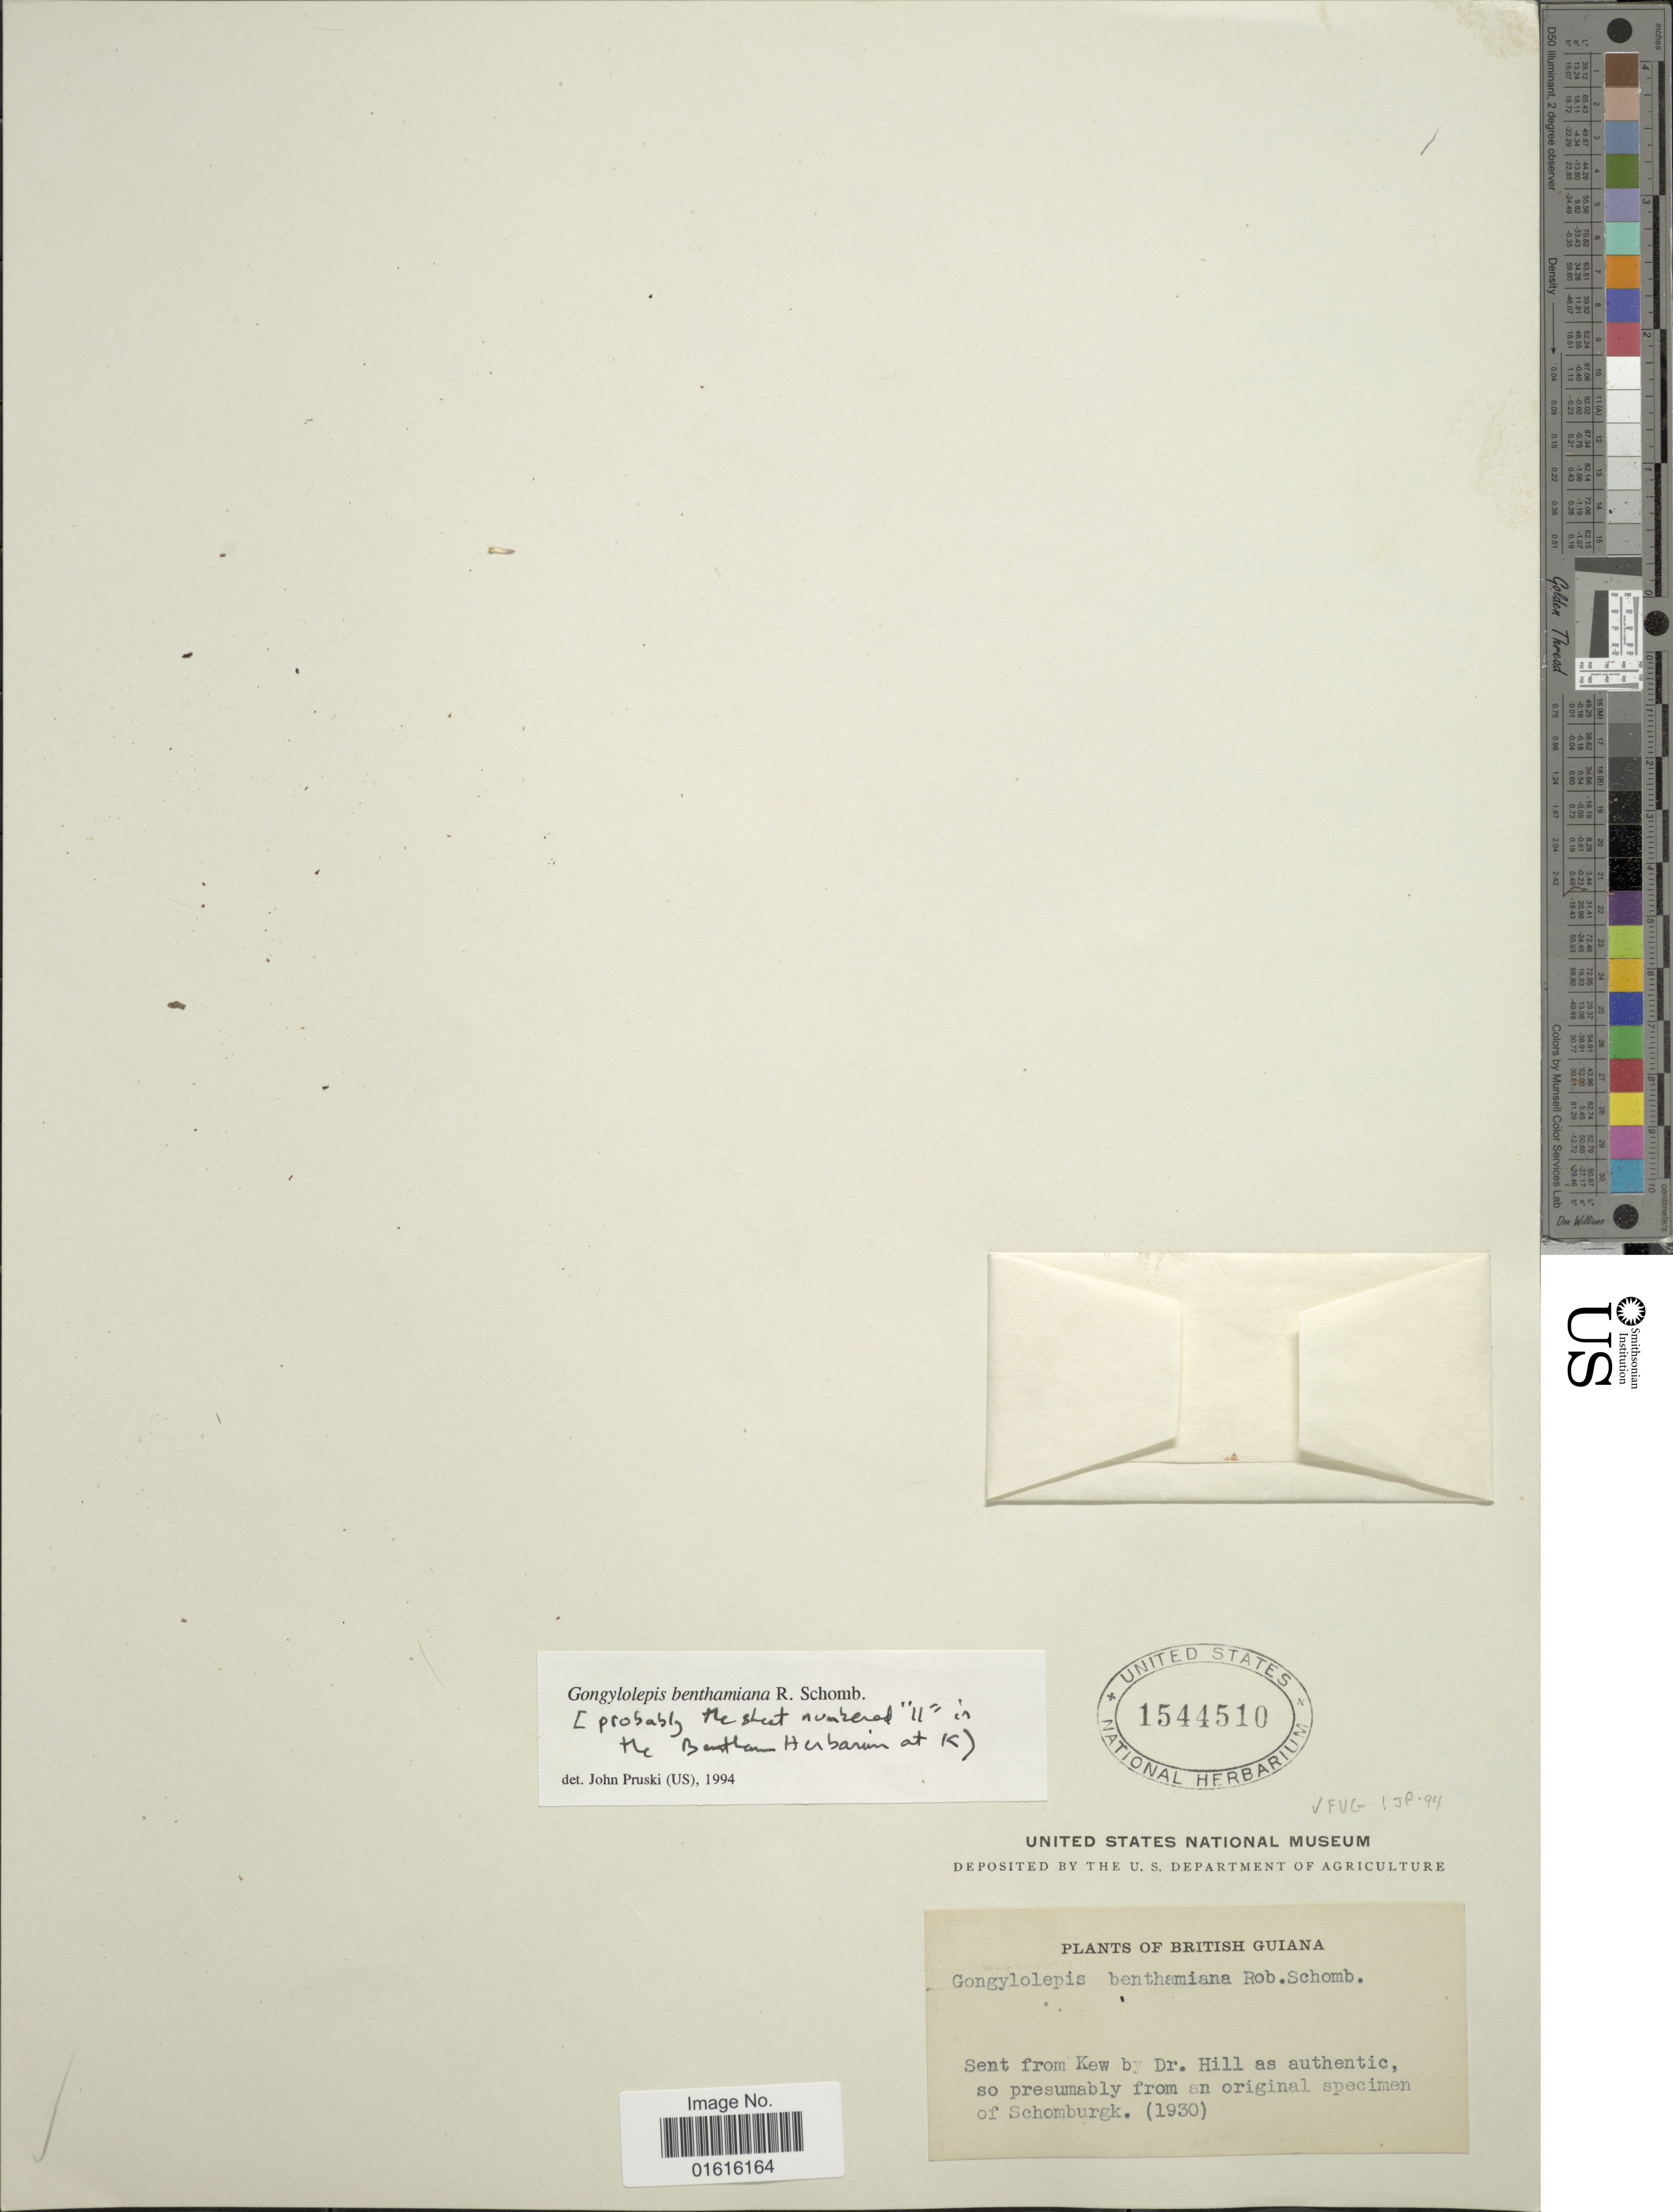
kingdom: Plantae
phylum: Tracheophyta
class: Magnoliopsida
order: Asterales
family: Asteraceae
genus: Gongylolepis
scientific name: Gongylolepis benthamiana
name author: R.H. Schomb.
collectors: -- Schomburgk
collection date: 1930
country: Guyana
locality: British Guiana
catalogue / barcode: US 1544510